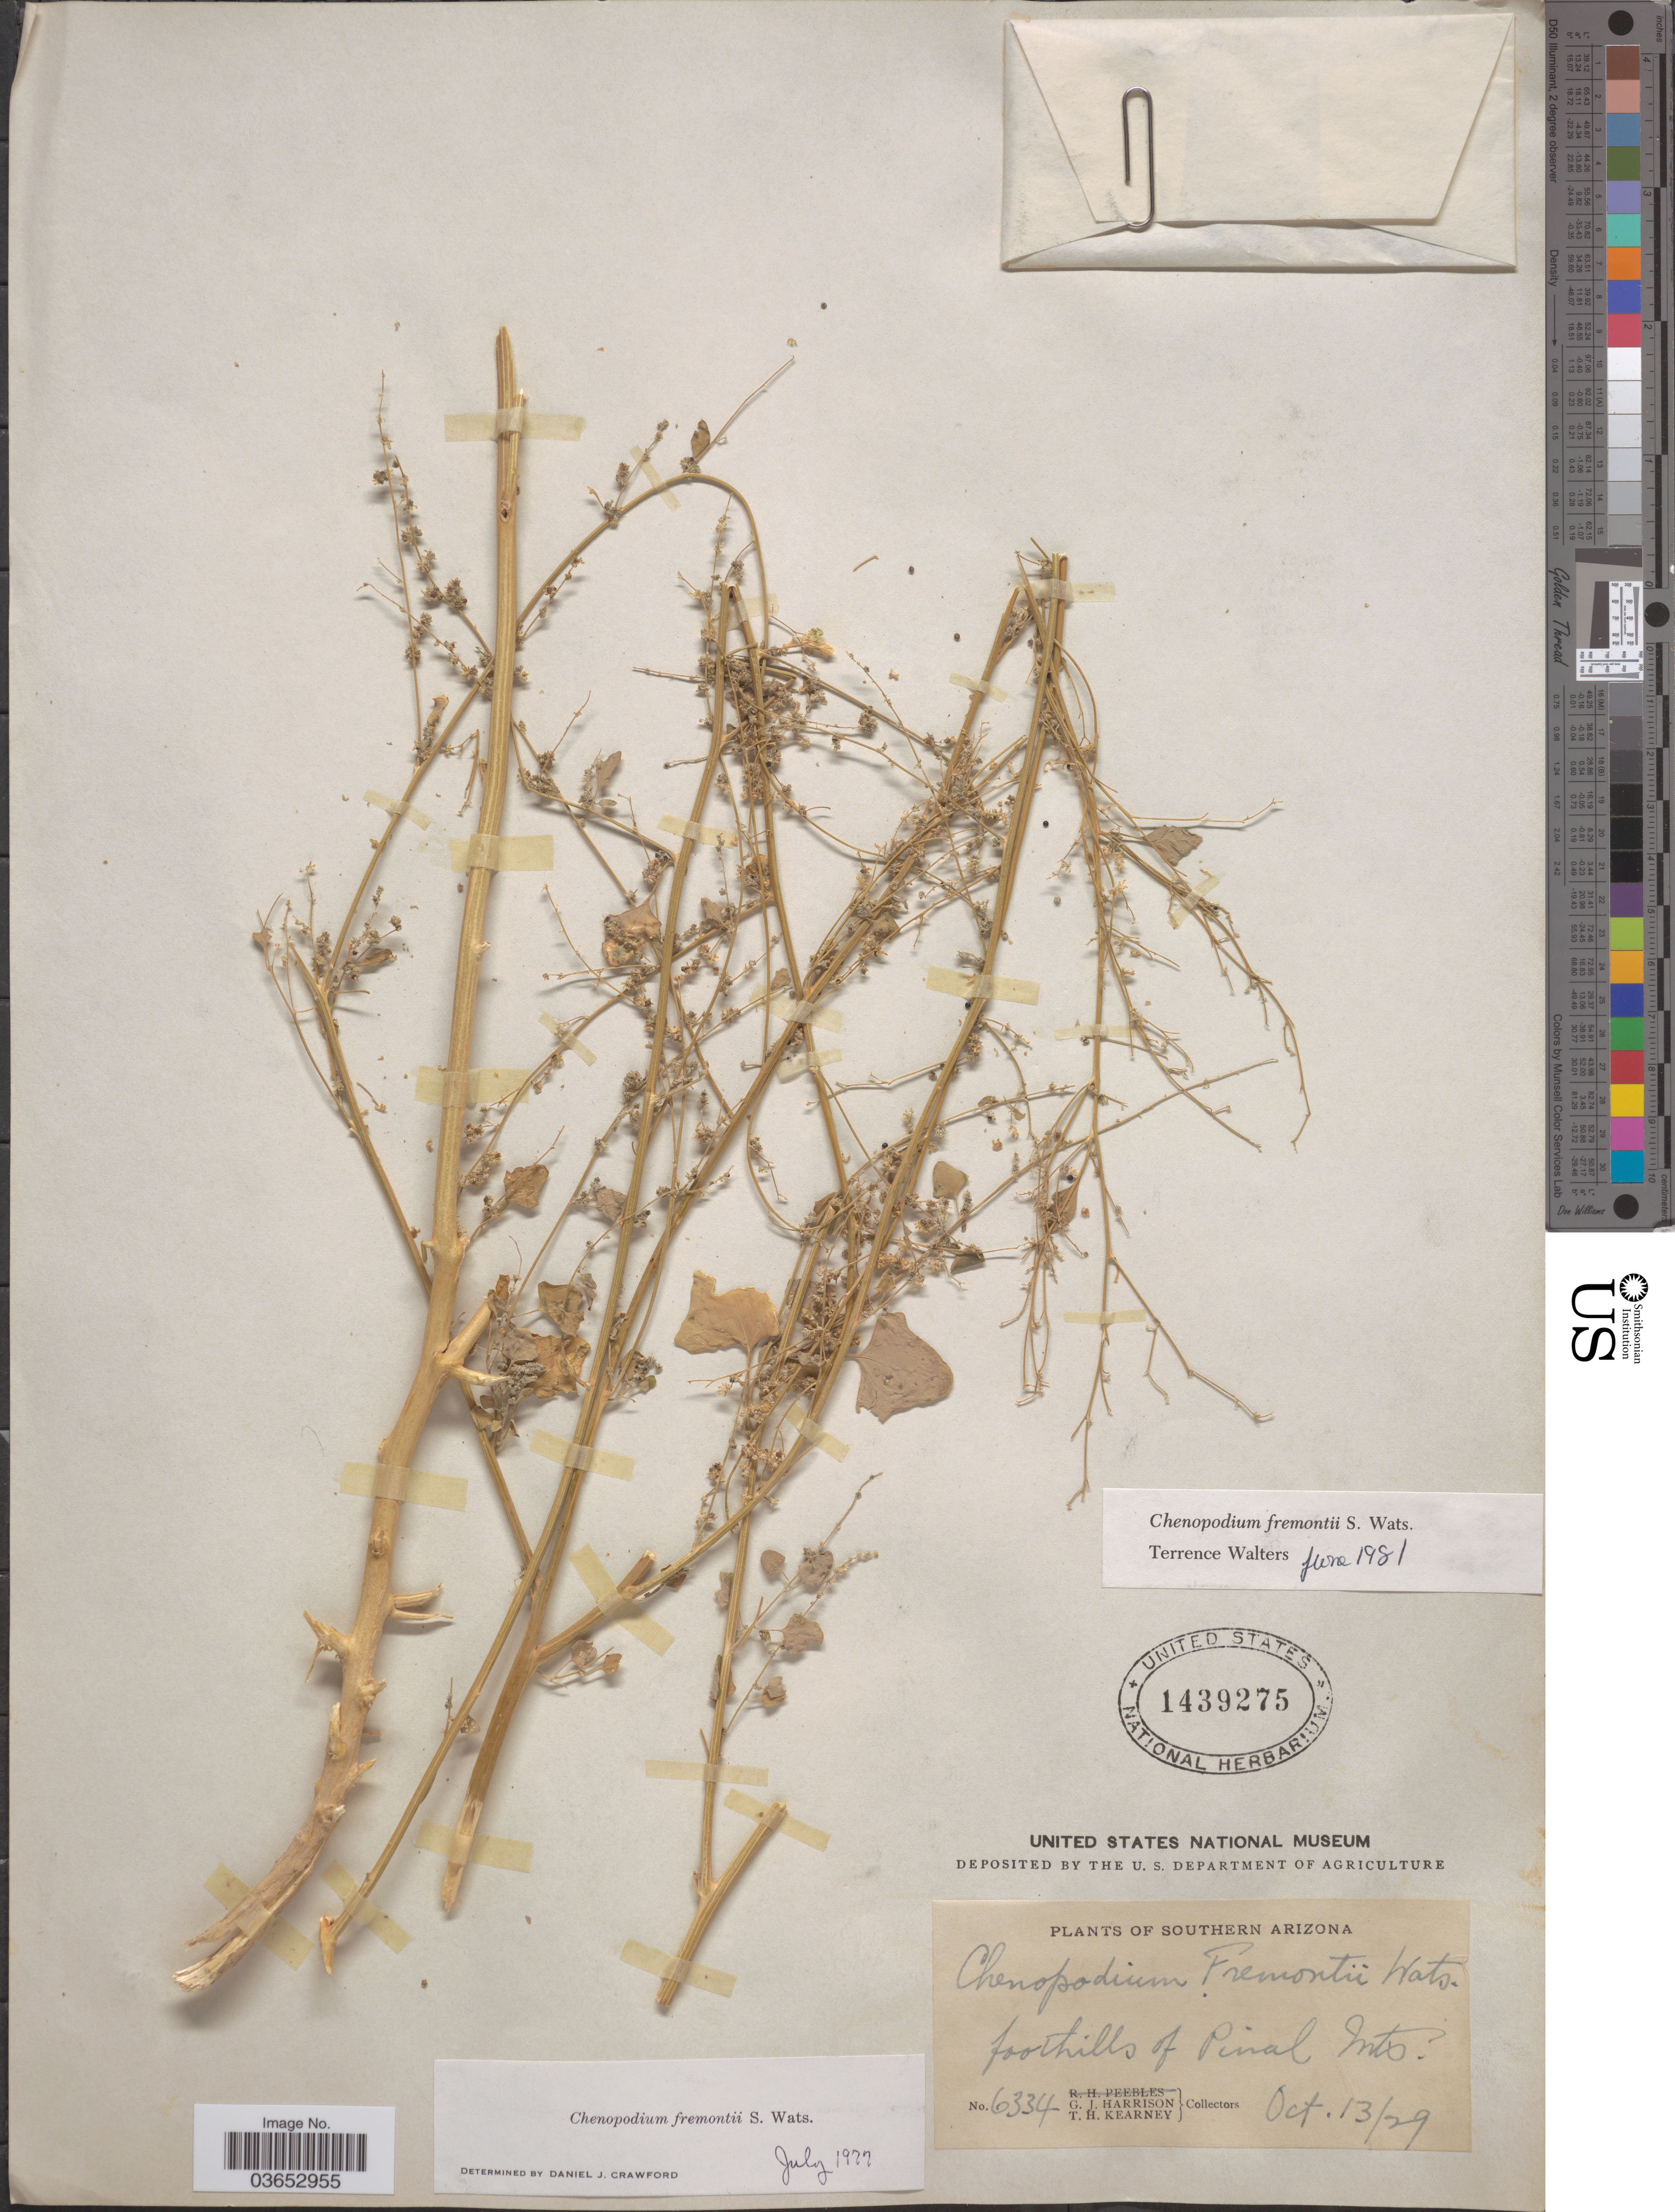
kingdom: Plantae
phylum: Tracheophyta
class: Magnoliopsida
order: Caryophyllales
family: Amaranthaceae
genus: Chenopodium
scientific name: Chenopodium fremontii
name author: S. Watson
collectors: G. J. Harrison & T. H. Kearney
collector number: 6334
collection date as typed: Transcribed d/m/y: 13/10/29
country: United States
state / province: Arizona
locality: Southern Arizona. Foothills of Pinal Mts.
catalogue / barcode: US 1439275